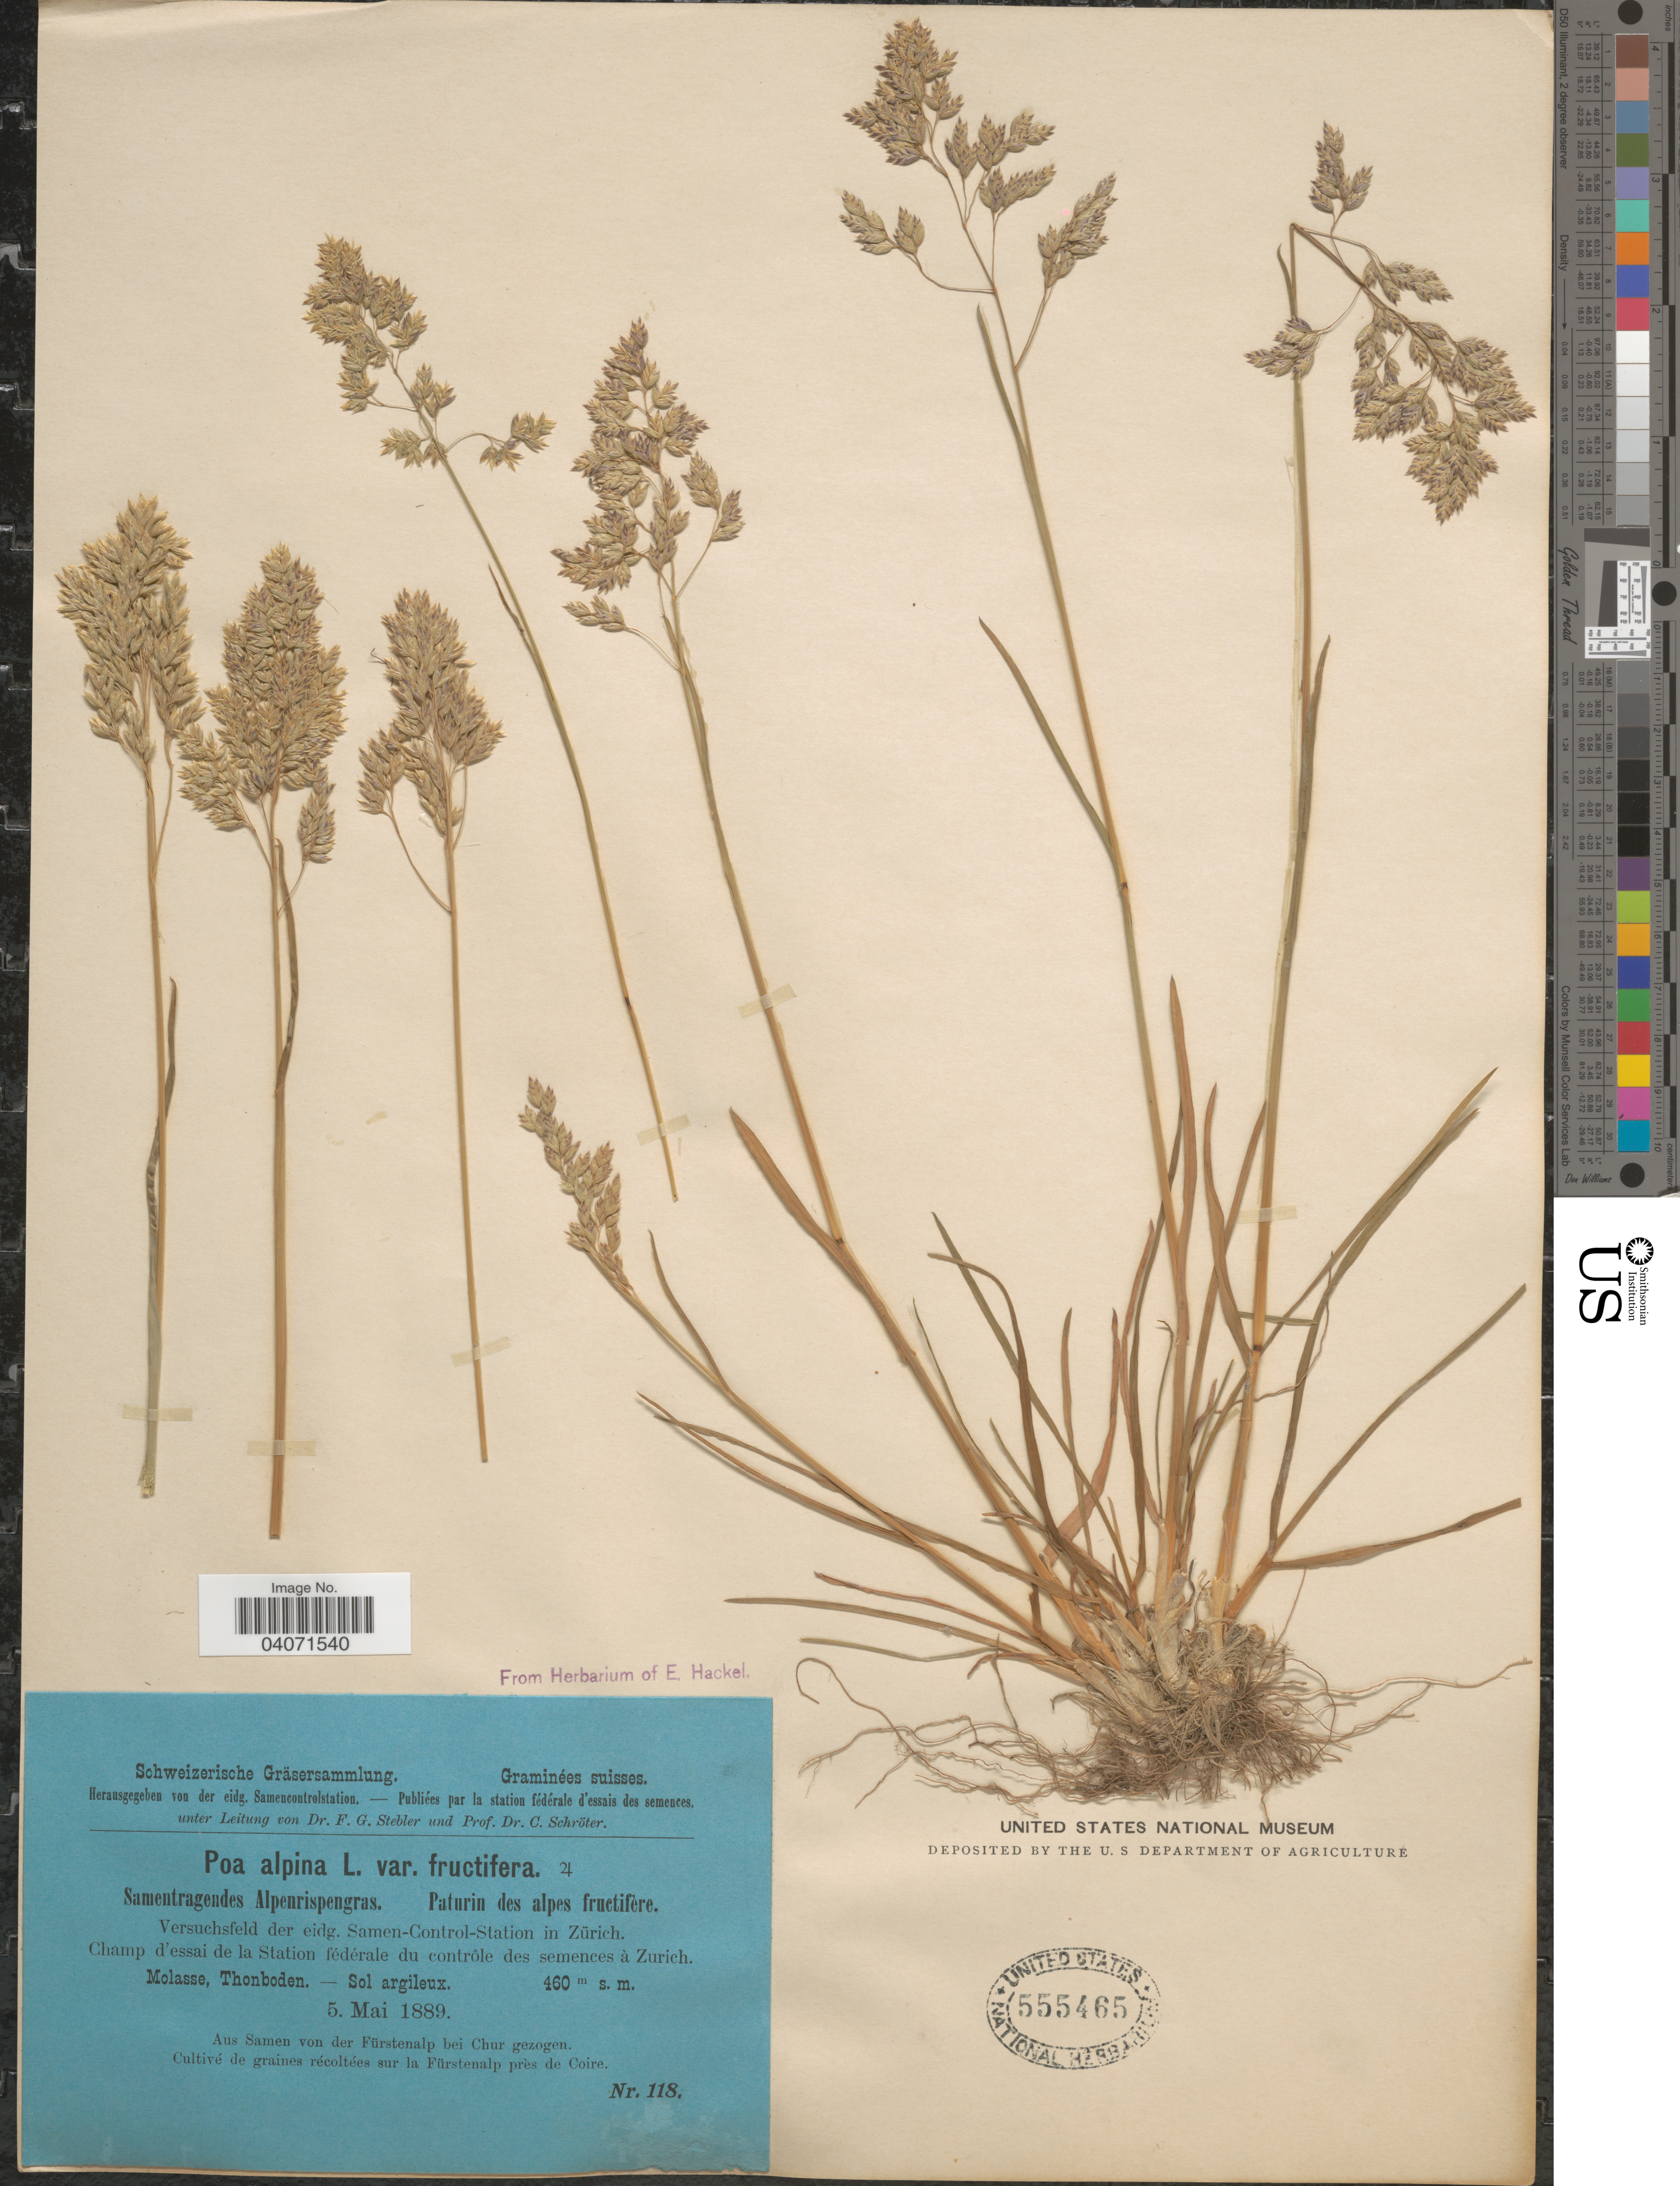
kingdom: Plantae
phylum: Tracheophyta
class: Liliopsida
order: Poales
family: Poaceae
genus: Poa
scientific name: Poa alpina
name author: L.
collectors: Stebler, F.G. & Schröter, C.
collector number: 118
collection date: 1889-05-05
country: Switzerland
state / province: Zurich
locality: Versuchsfeld der eidgen. Samen-Control-Station in Zürich. Champ d'essai de la station fédérale du contrôle des semences à Zurich. Molasse, Thonboden. Aus Samen von der Fürstenalp bei Chur gezogen. [unsure placement] Cultivé de graines récoltées sur la Fürstenalp près de Coire.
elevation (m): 460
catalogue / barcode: US 555465